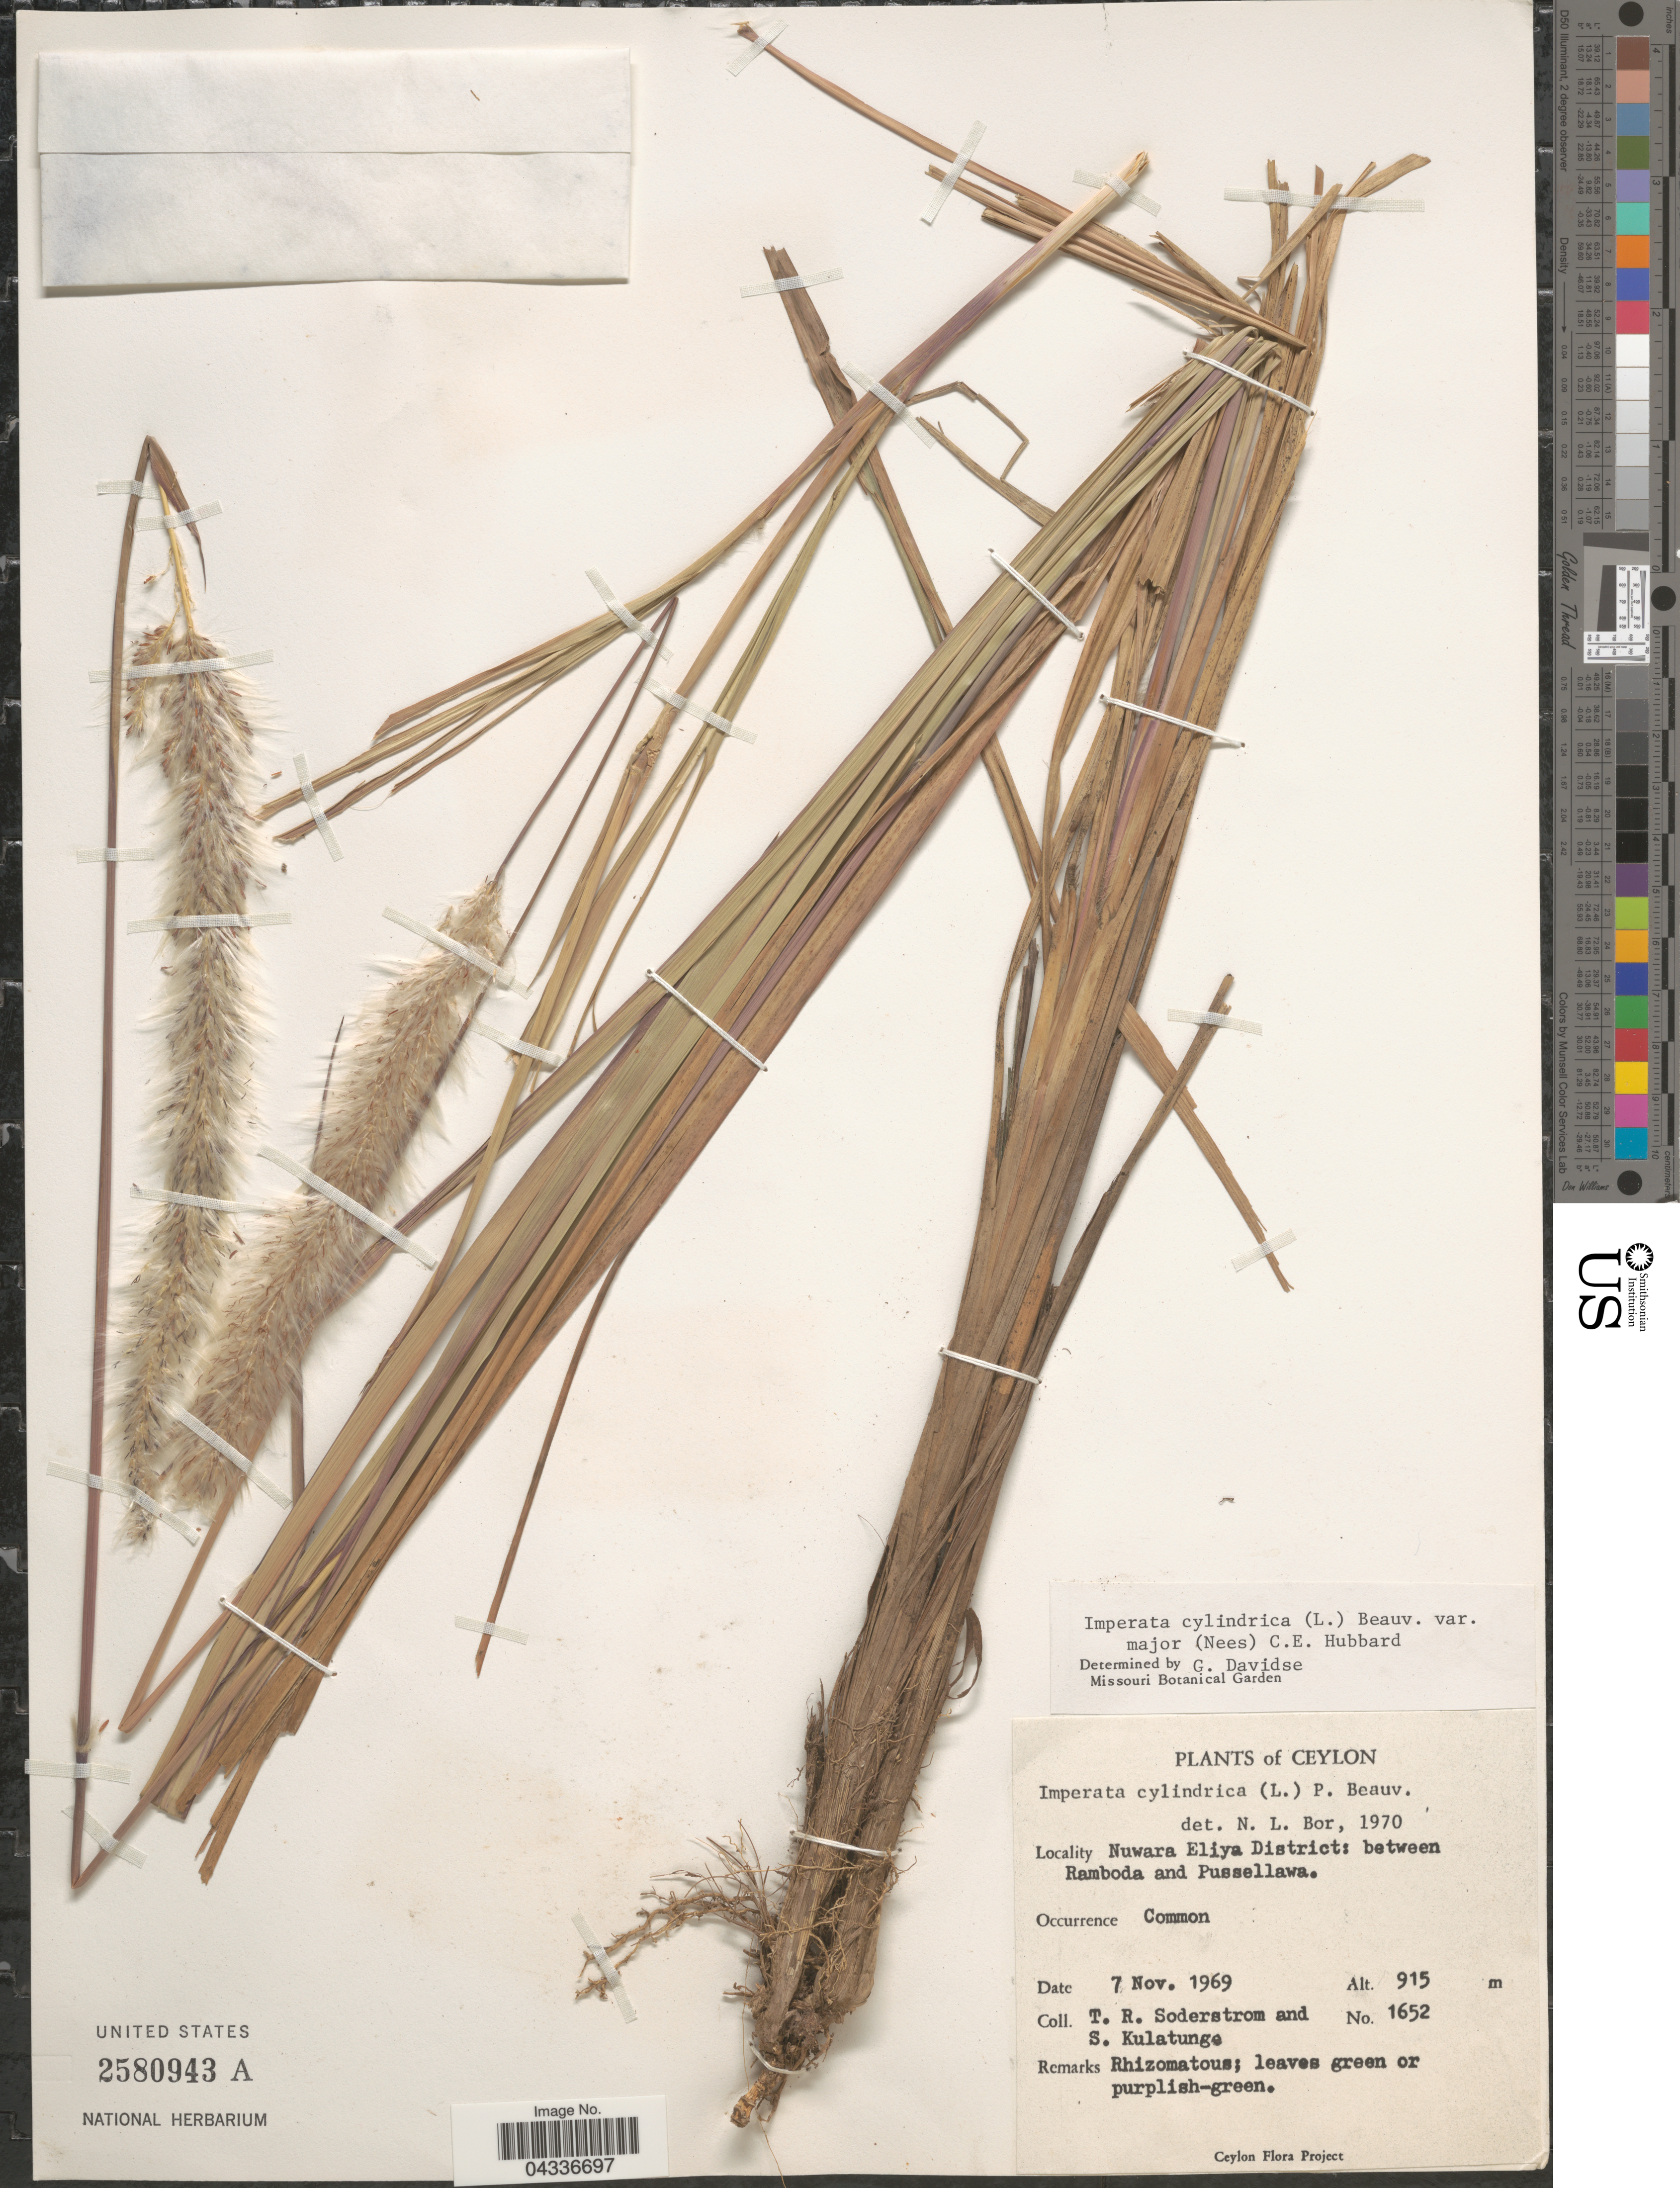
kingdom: Plantae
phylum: Tracheophyta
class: Liliopsida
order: Poales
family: Poaceae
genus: Imperata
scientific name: Imperata cylindrica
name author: (L.) P. Beauv.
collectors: T. R. Soderstrom & S. Kulatunge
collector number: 1652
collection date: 1969-11-07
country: Sri Lanka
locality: Ceylon. Nuwara Eliya District: between Ramboda and Pussellawa.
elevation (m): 915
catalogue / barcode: US 2580943A